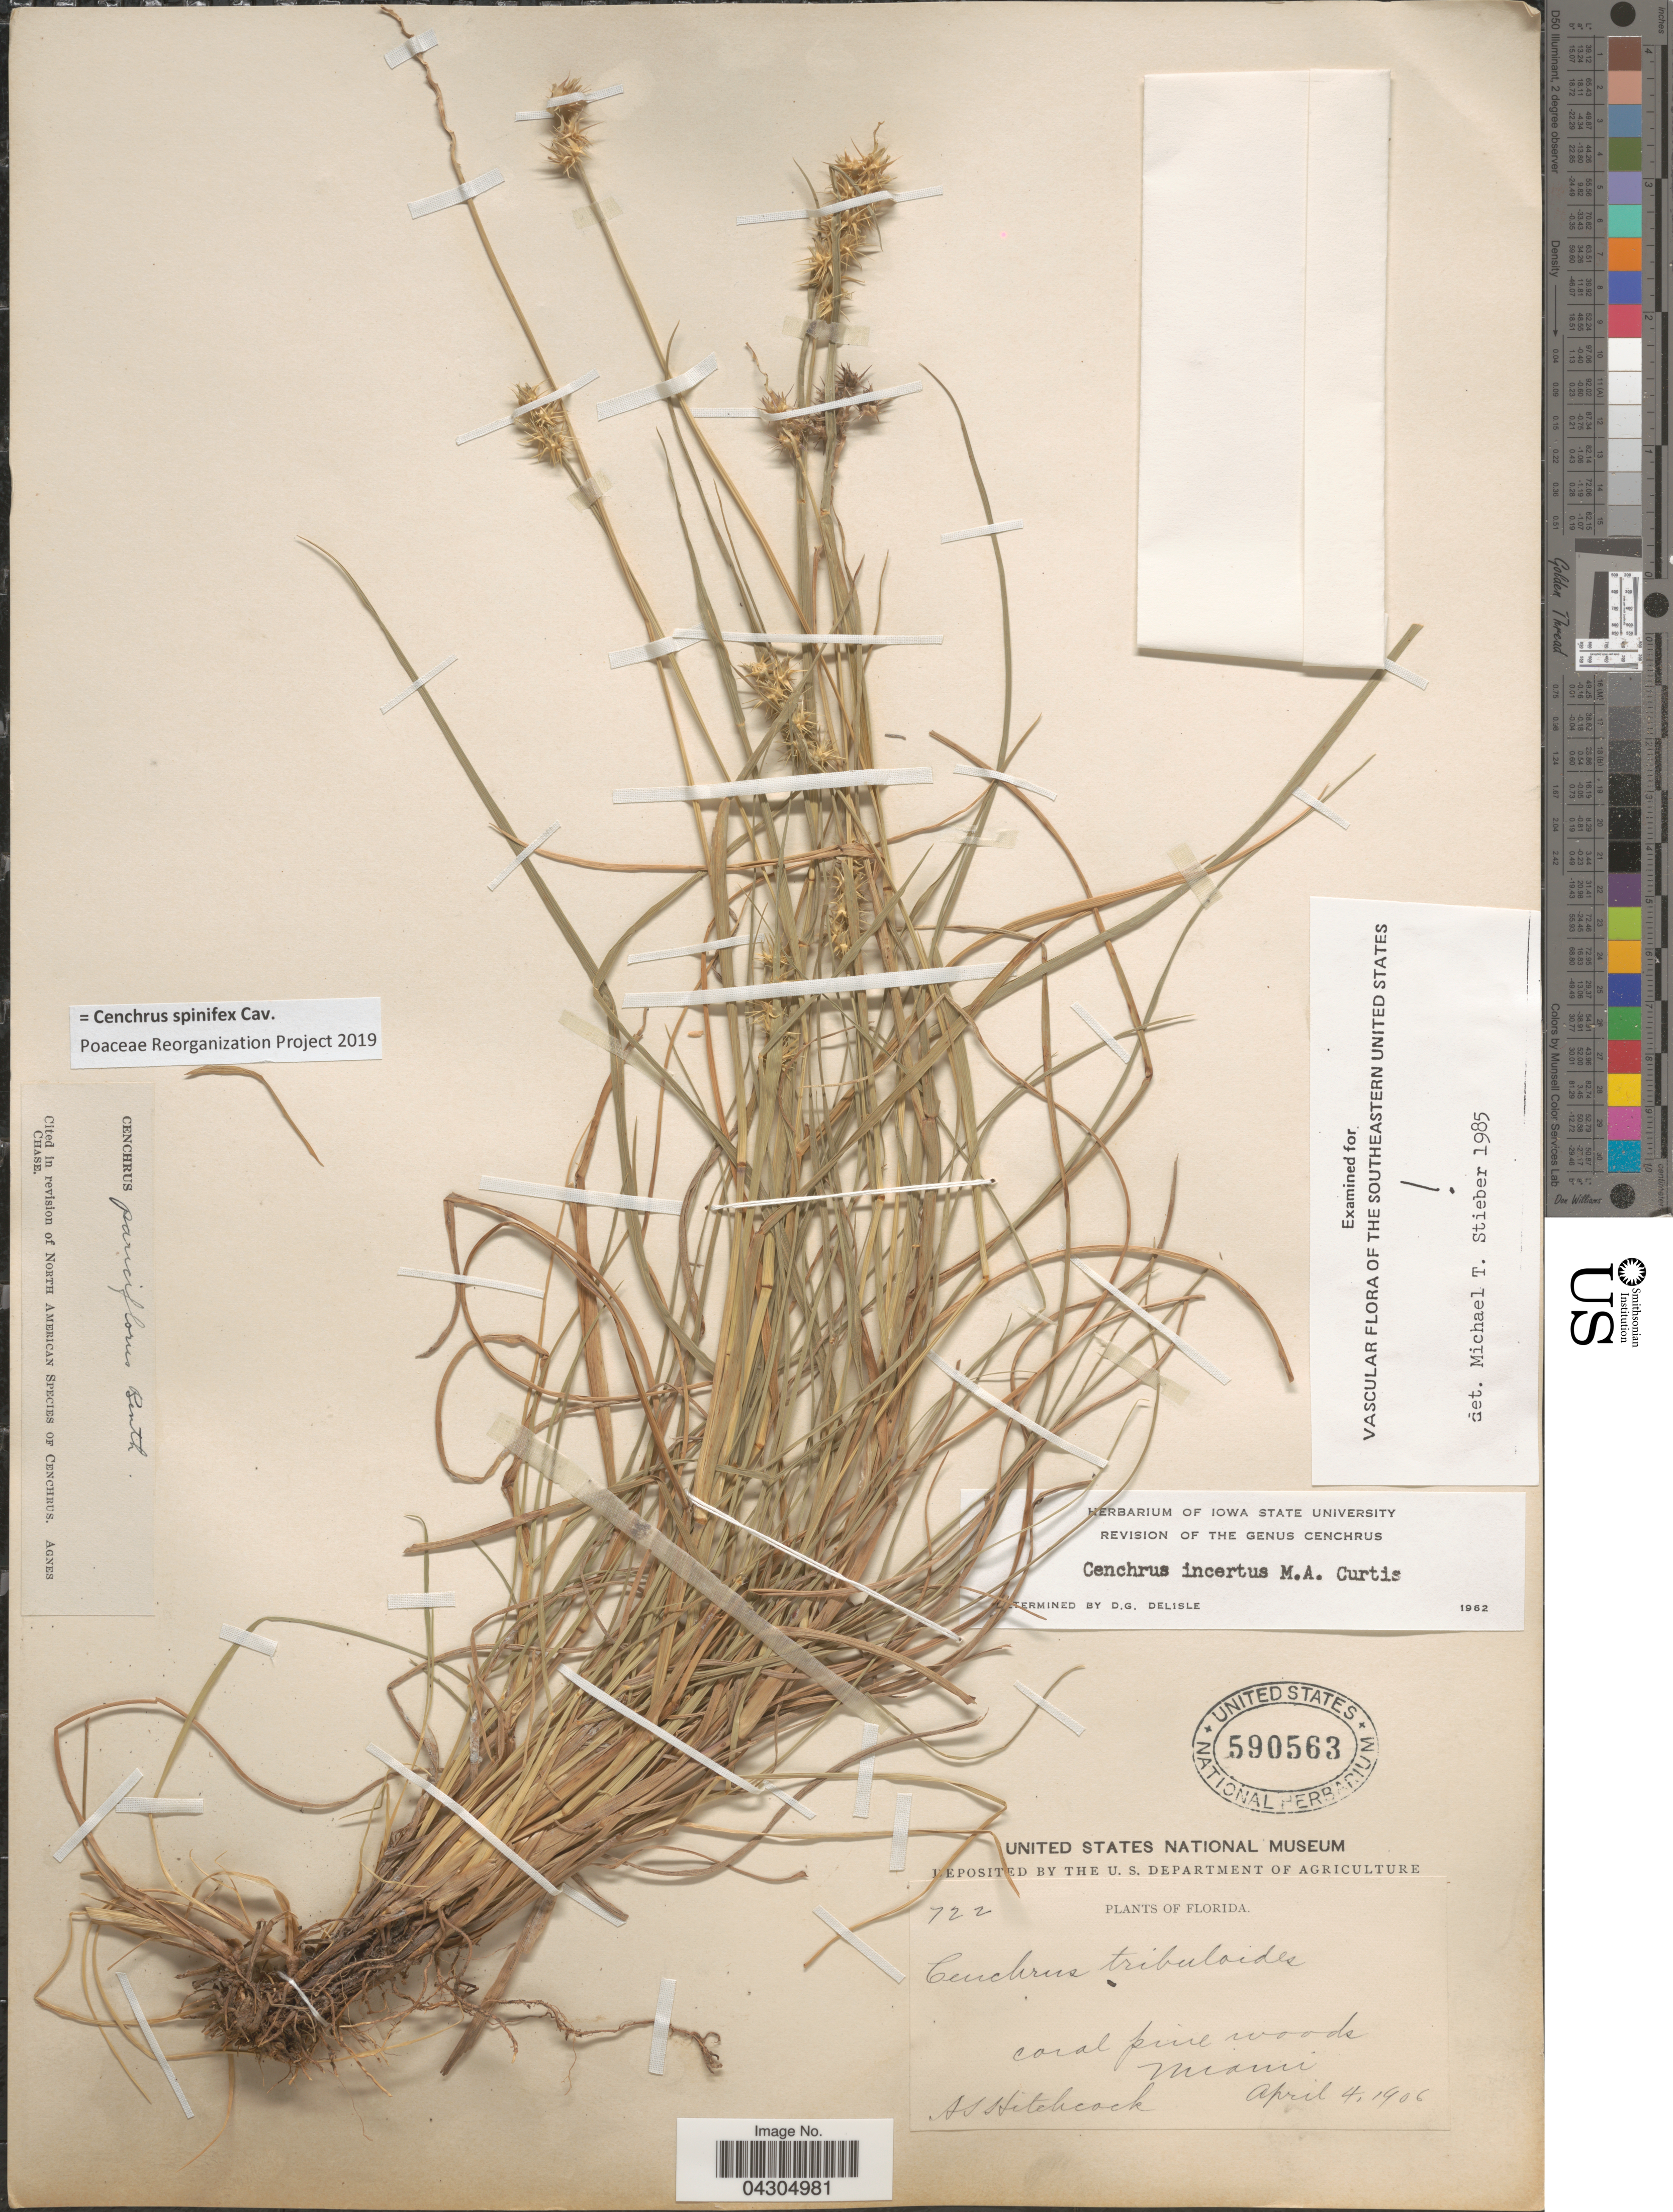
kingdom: Plantae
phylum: Tracheophyta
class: Liliopsida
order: Poales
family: Poaceae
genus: Cenchrus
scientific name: Cenchrus spinifex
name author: Cav.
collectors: A. S. Hitchcock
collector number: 722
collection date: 1906-04-04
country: United States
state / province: Florida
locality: Coral pine woods. Miami.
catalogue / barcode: US 590563